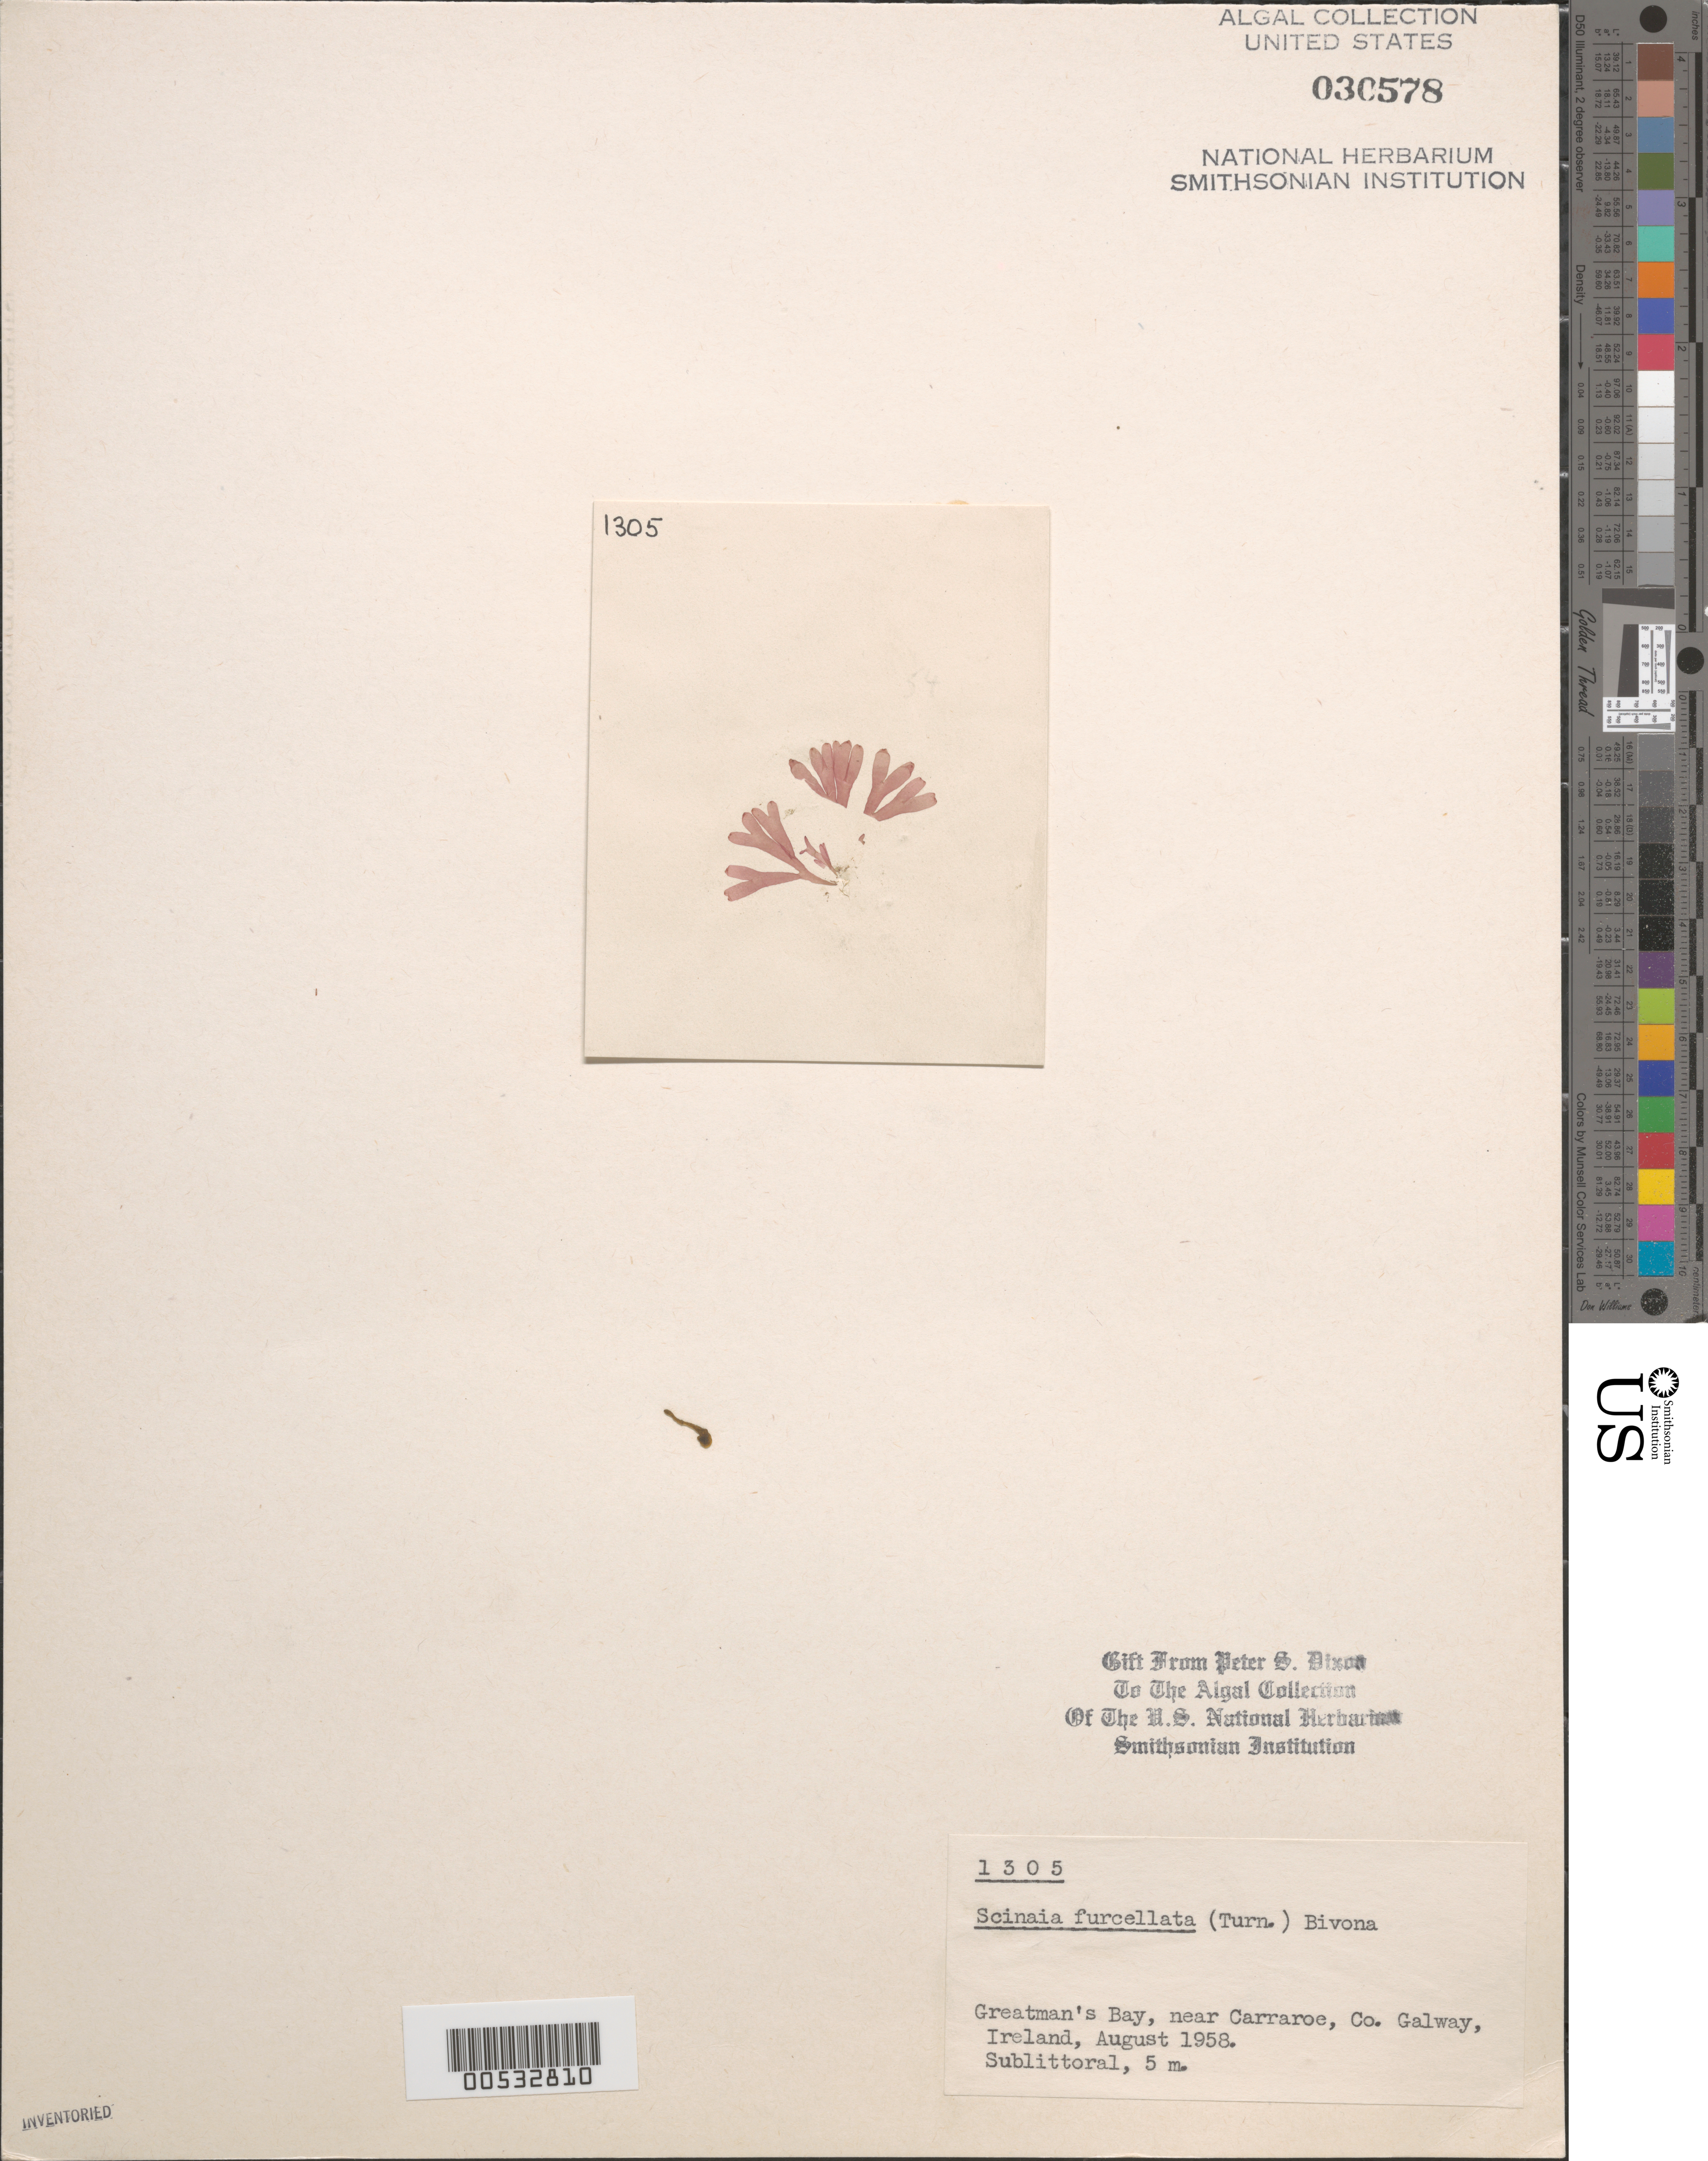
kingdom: Plantae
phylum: Rhodophyta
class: Florideophyceae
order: Nemaliales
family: Scinaiaceae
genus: Scinaia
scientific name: Scinaia furcellata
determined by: Dixon, P. S.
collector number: PSD 1305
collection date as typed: Aug 1958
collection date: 1958-08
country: Ireland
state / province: Connaught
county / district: Galway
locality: Greatman's Bay, near Carraroe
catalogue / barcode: US 30578